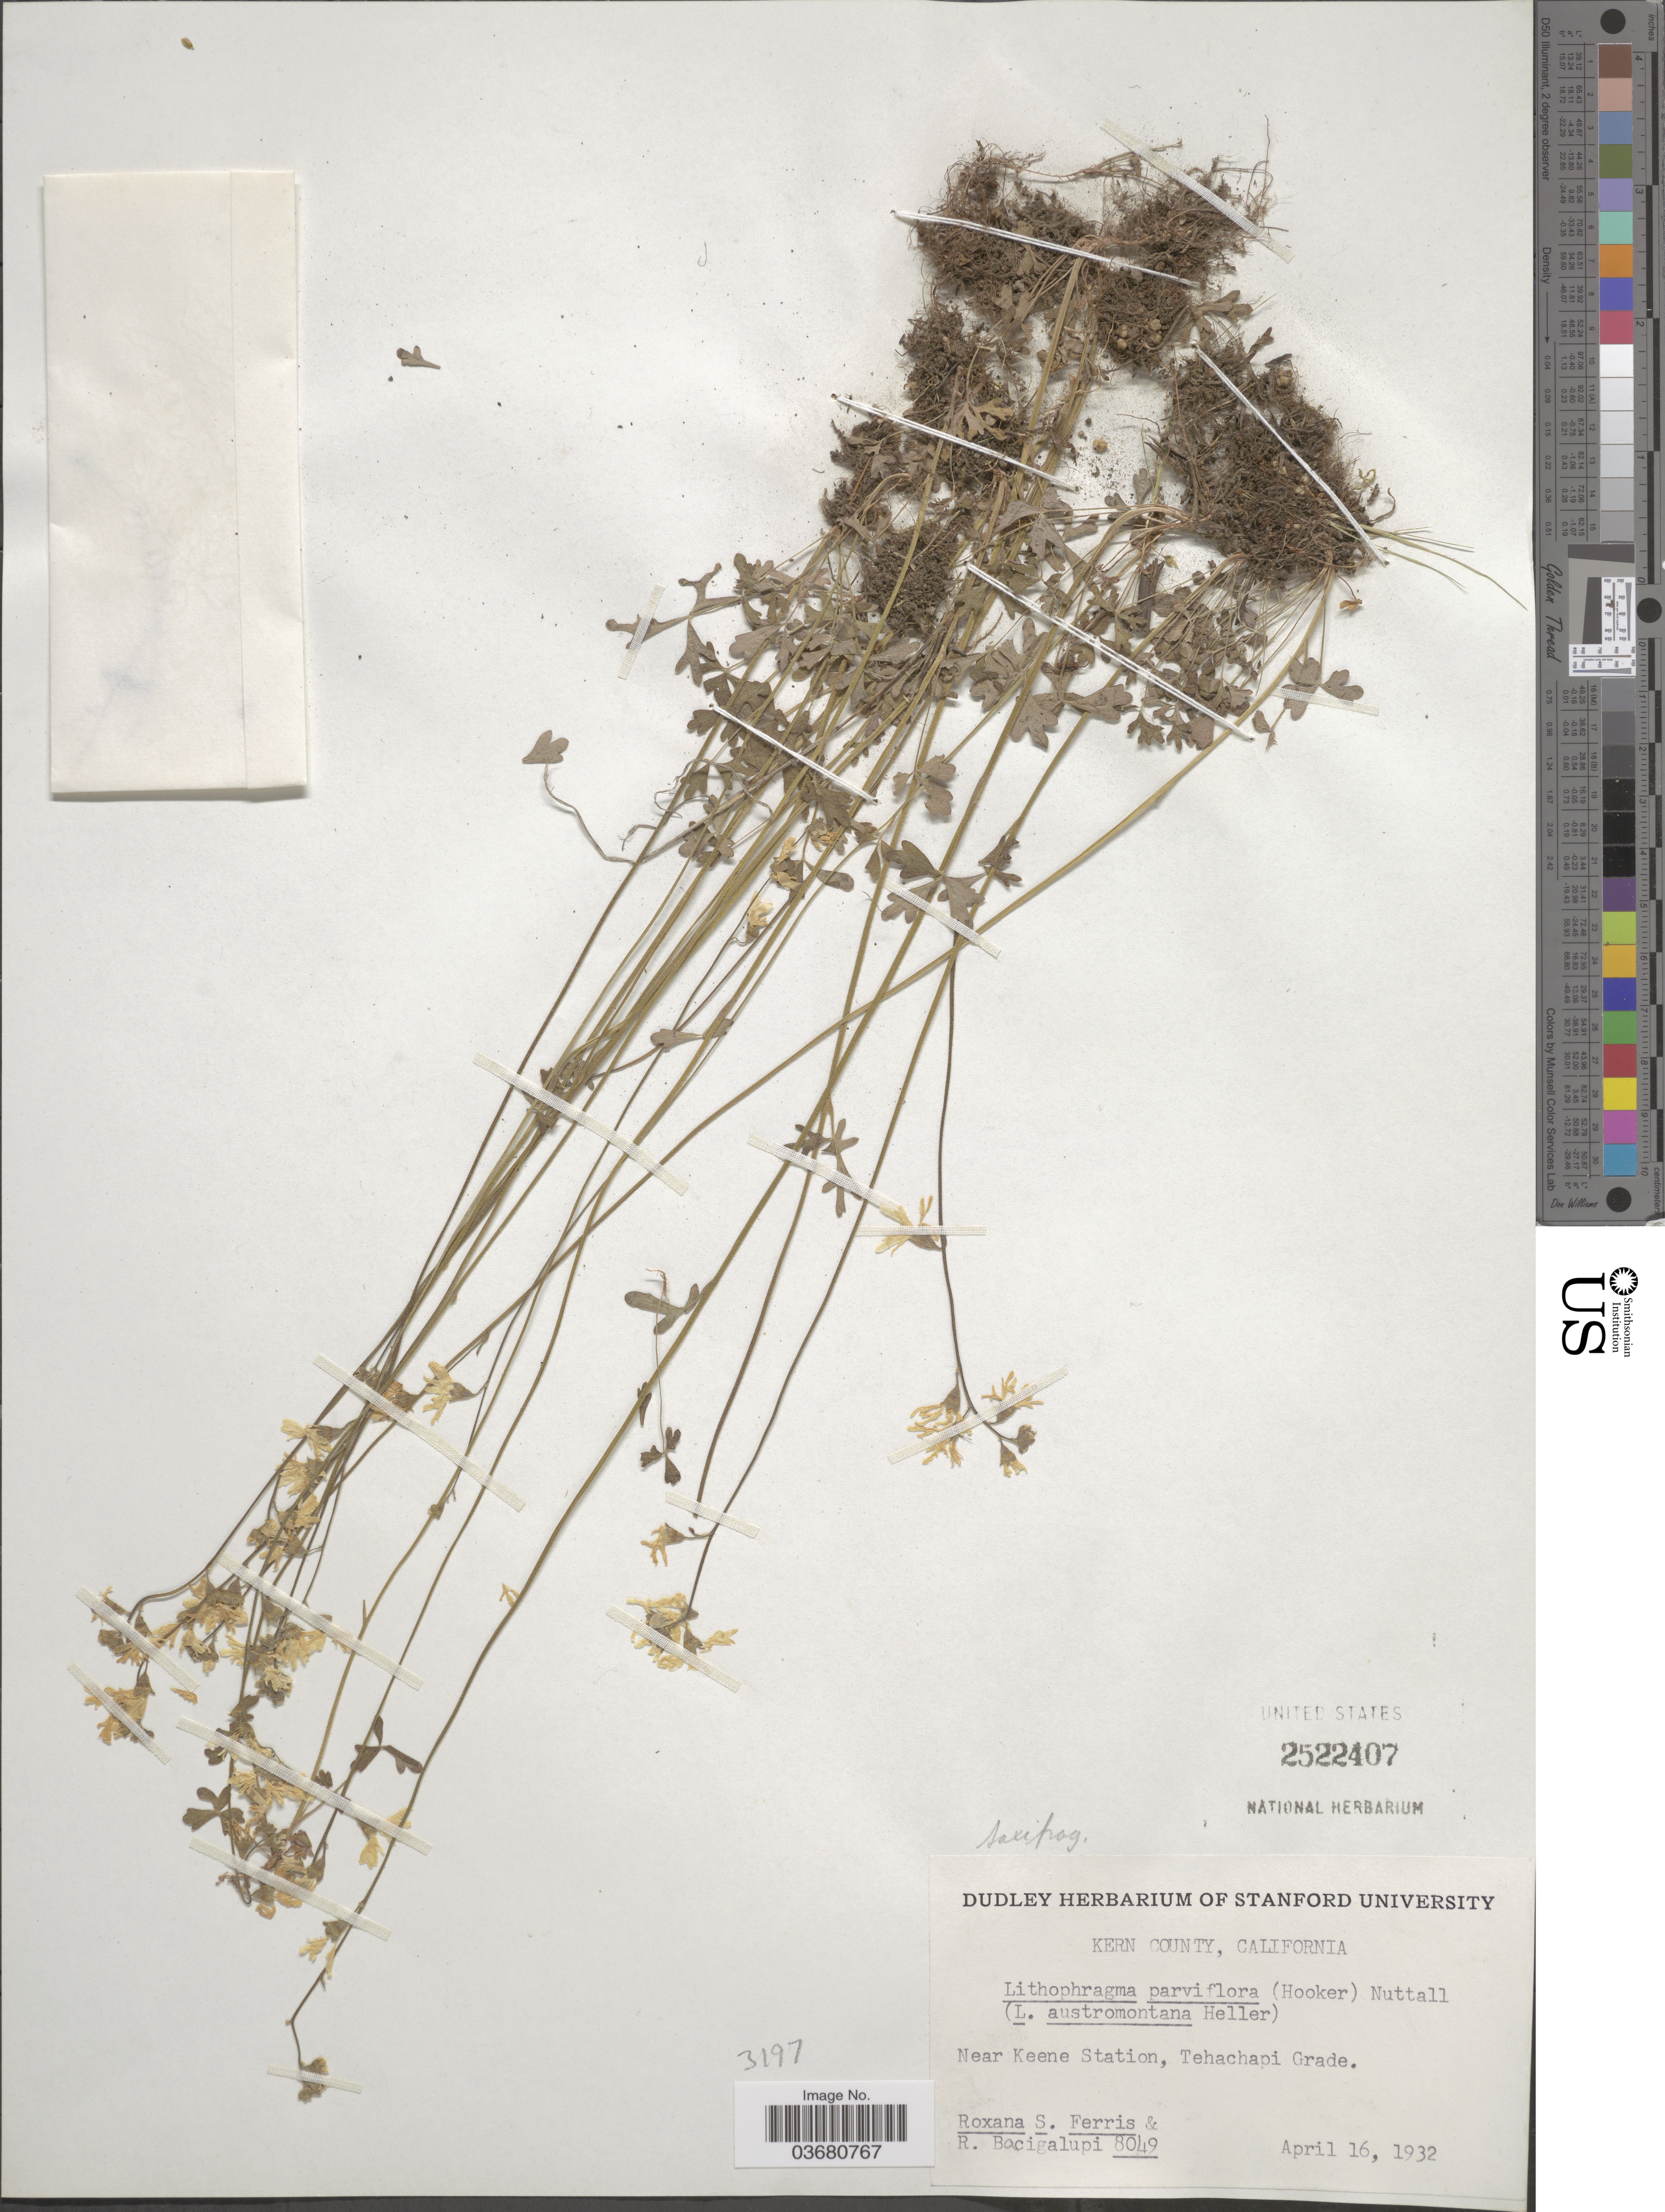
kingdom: Plantae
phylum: Tracheophyta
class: Magnoliopsida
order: Saxifragales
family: Saxifragaceae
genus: Lithophragma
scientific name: Lithophragma parviflorum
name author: (Hook.) Nutt.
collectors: R. S. Ferris & R. Bacigalupi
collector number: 8049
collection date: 1932-04-16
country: United States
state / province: California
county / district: Kern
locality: Kern County. Near Keene Station, Tehachapi Grade.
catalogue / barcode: US 2522407